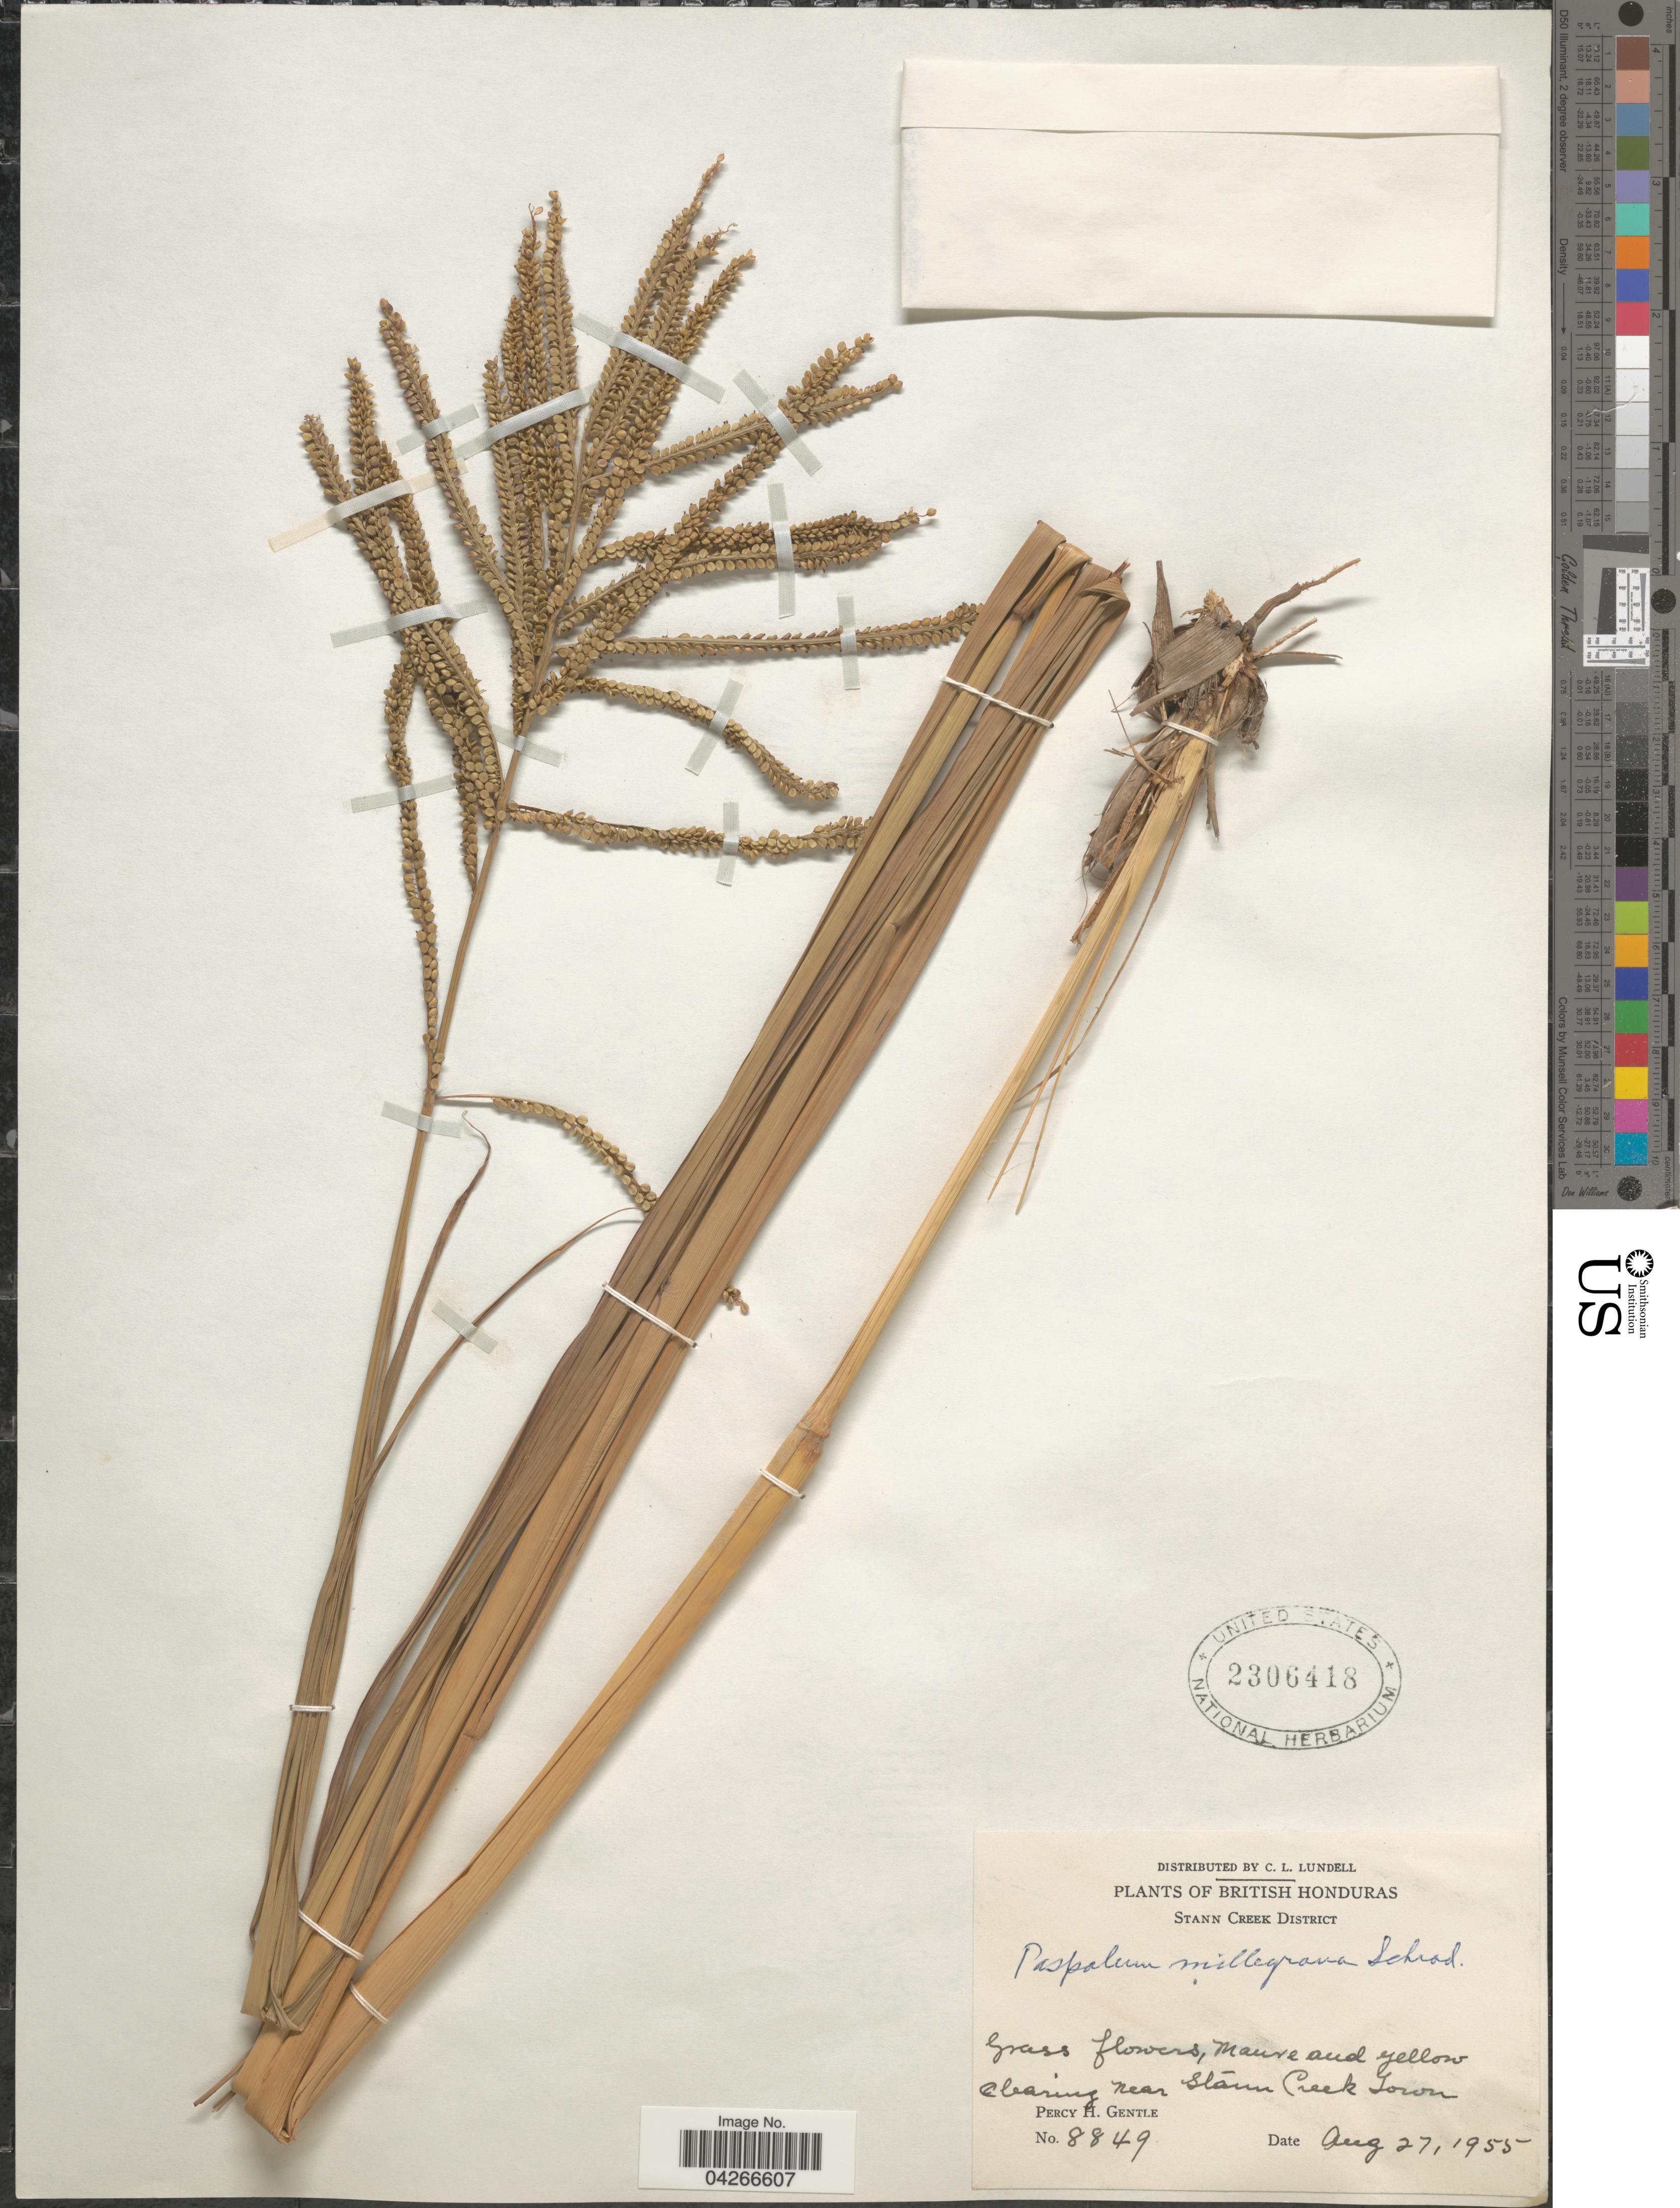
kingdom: Plantae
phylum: Tracheophyta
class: Liliopsida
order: Poales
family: Poaceae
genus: Paspalum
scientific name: Paspalum millegrana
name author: Schrad.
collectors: P. H. Gentle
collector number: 8849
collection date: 1955-08-27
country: Belize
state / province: Stann Creek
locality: British Honduras. Stann Creek District. Clearing near Stann Creek Town.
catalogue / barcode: US 2306418